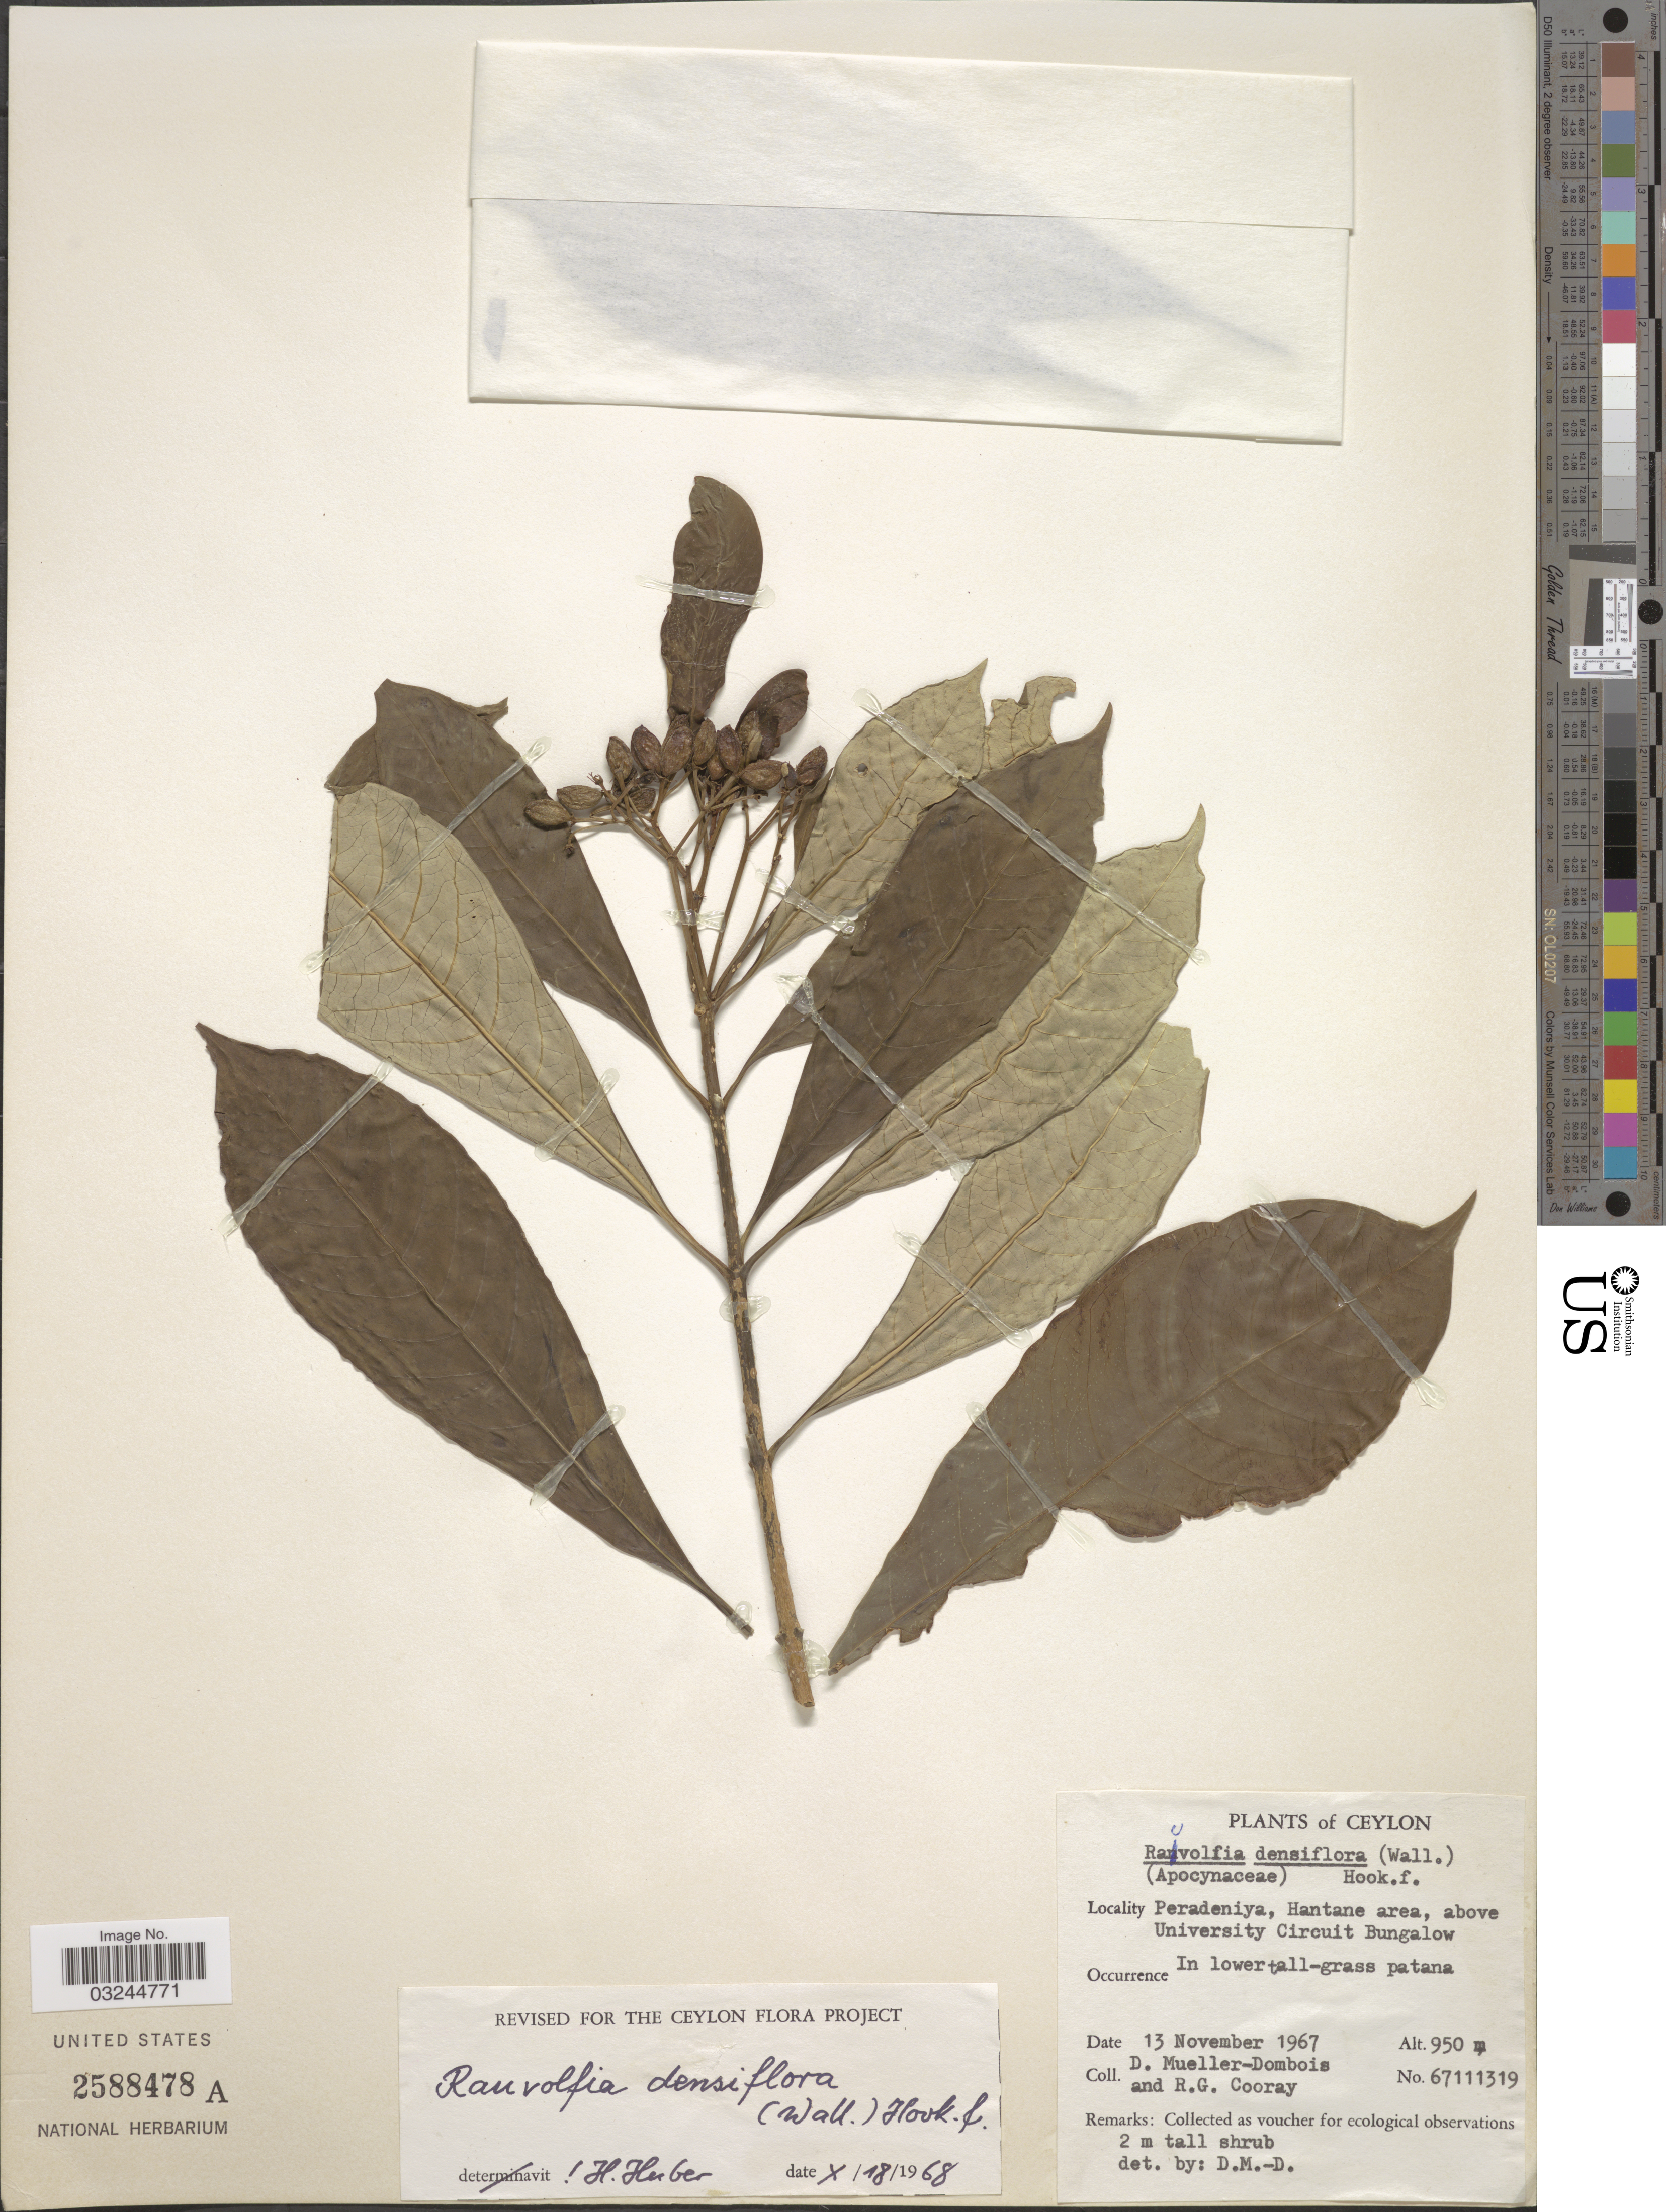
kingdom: Plantae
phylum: Tracheophyta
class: Magnoliopsida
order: Gentianales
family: Apocynaceae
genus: Rauvolfia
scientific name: Rauvolfia densiflora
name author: (Wall.) Benth. ex Hook. f.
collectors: D. Mueller-Dombois & R. Cooray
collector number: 671411319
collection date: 1967-11-13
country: Sri Lanka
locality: Ceylon. Peradeniya, Hantane area, above University Circuit Bungalow.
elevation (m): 950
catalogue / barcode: US 2588478A